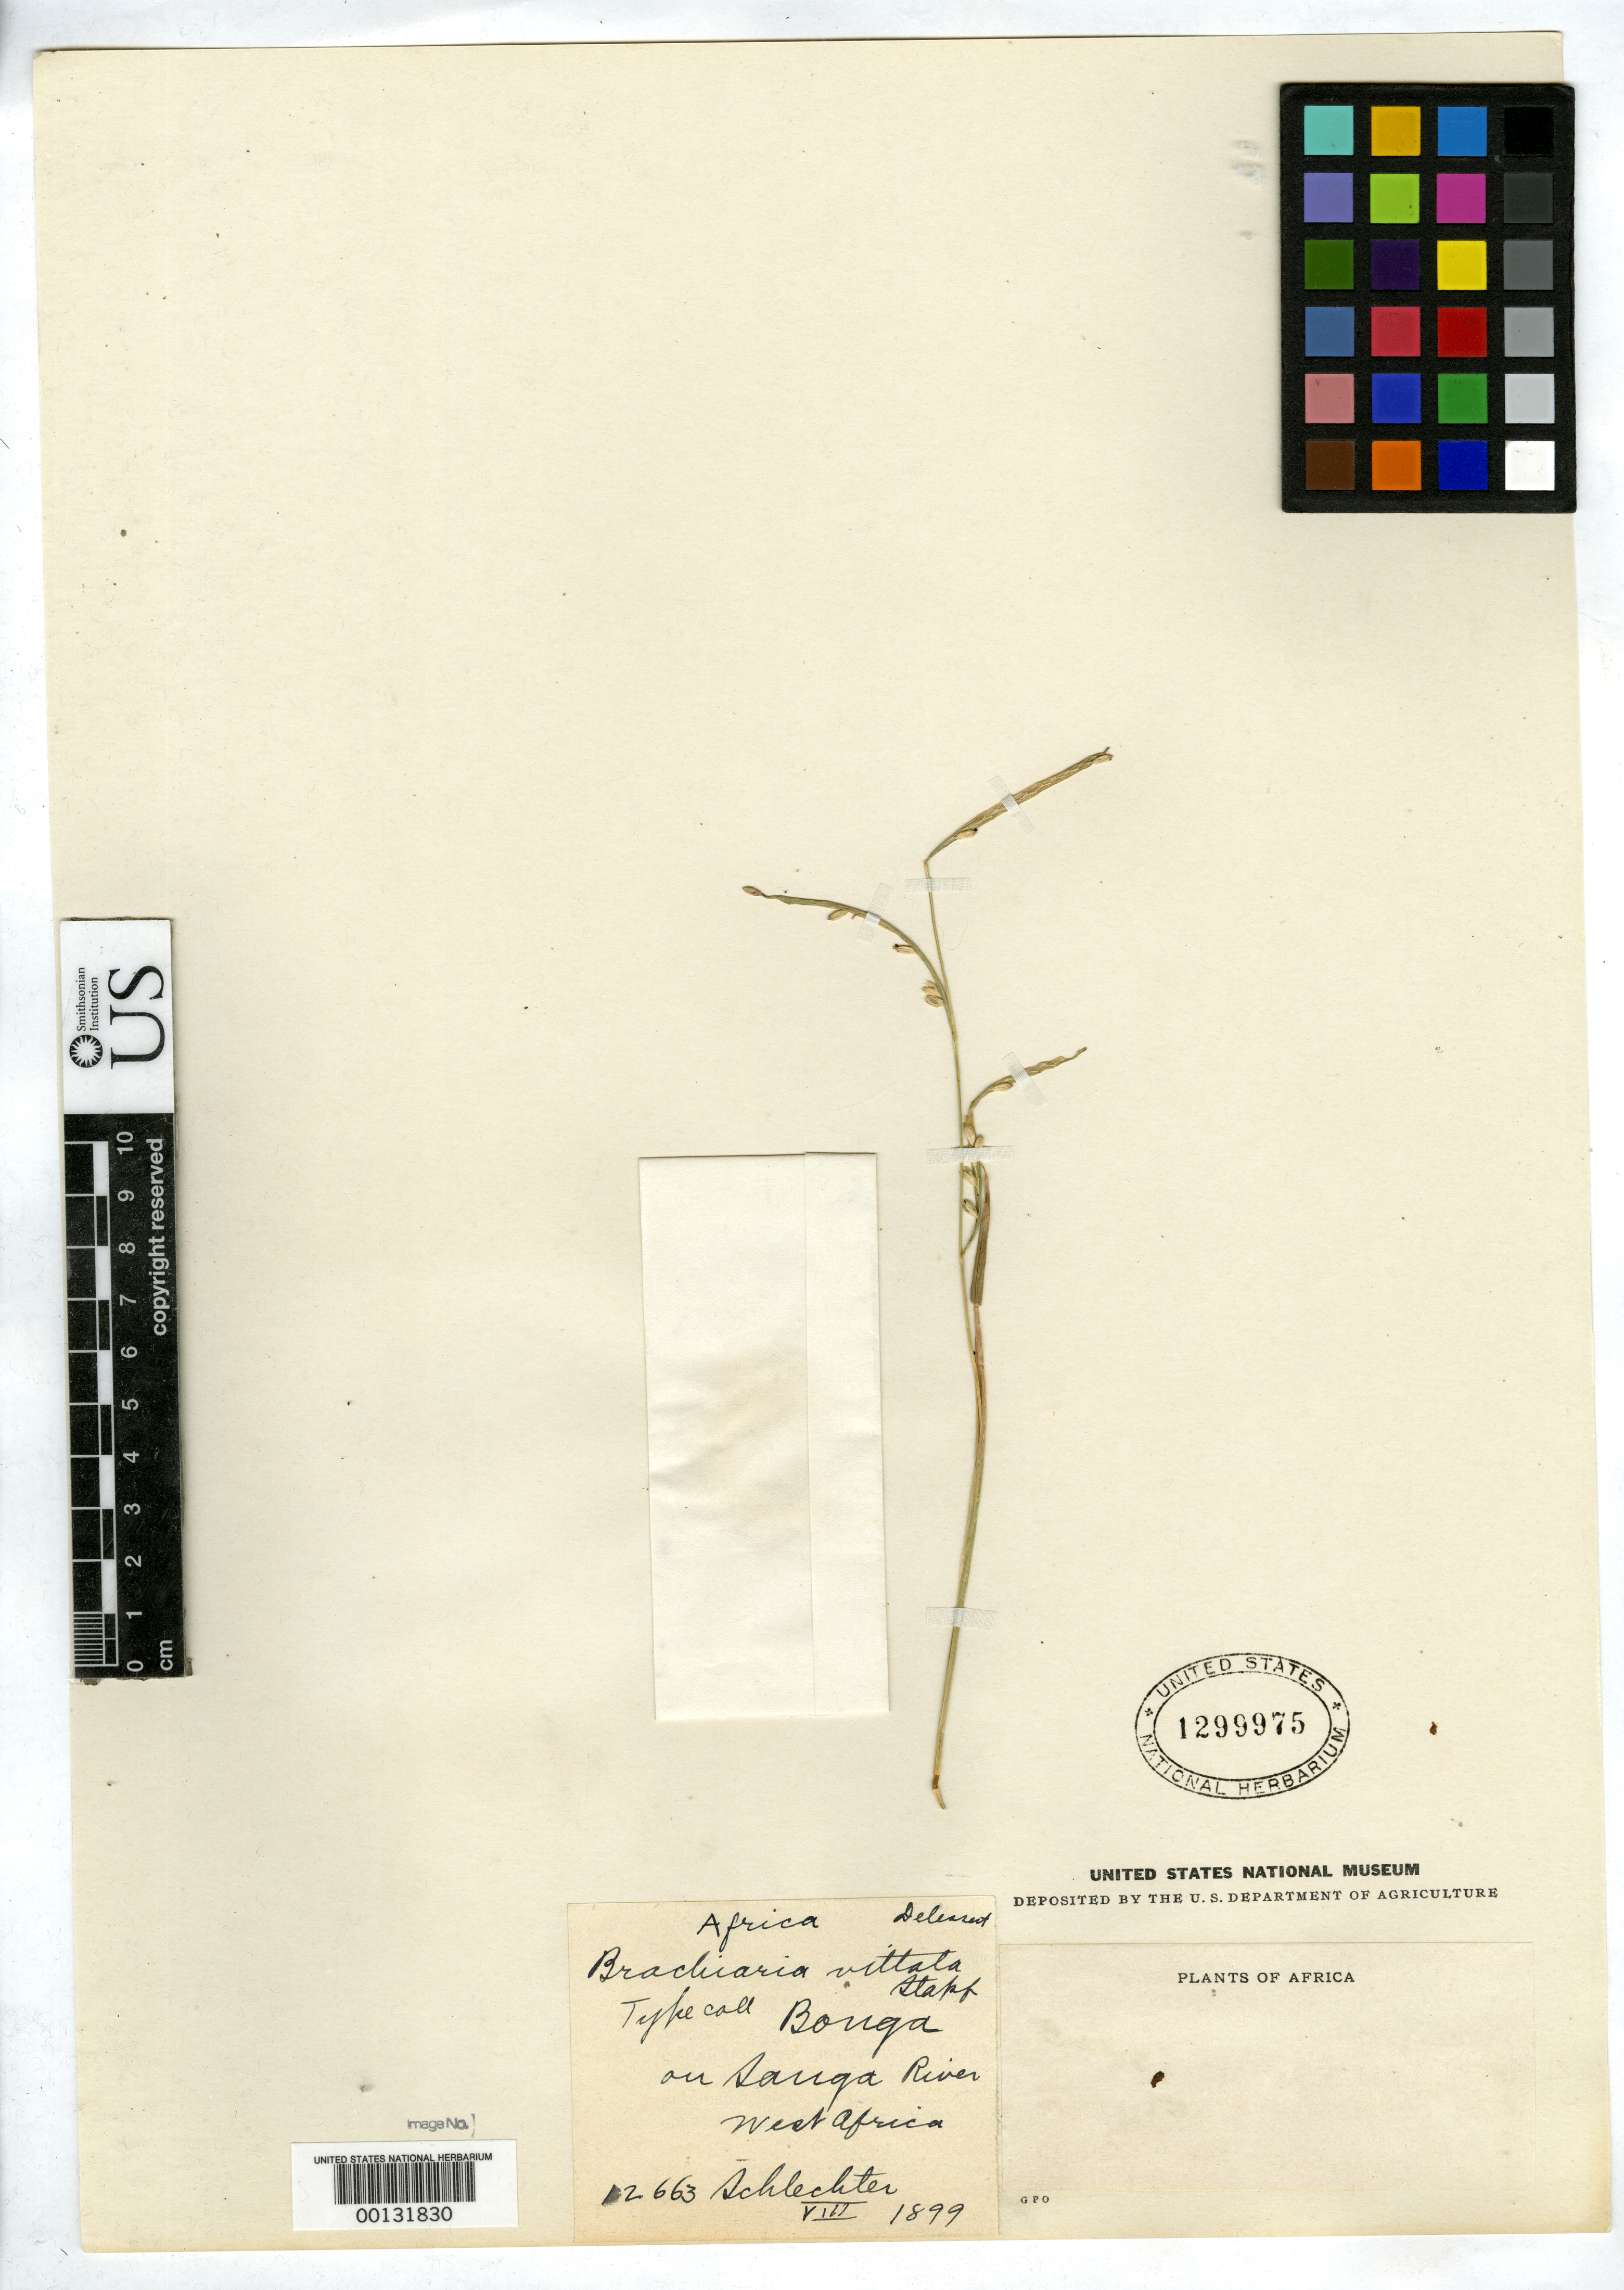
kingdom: Plantae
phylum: Tracheophyta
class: Liliopsida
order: Poales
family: Poaceae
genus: Brachiaria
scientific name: Brachiaria vittata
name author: Stapf in Oliv.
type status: Isotype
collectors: F. R. R. Schlechter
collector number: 12663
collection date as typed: Aug 1899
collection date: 1899-08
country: Congo, Democratic Republic of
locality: Bonga, on Sanga River.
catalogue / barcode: US 1299975